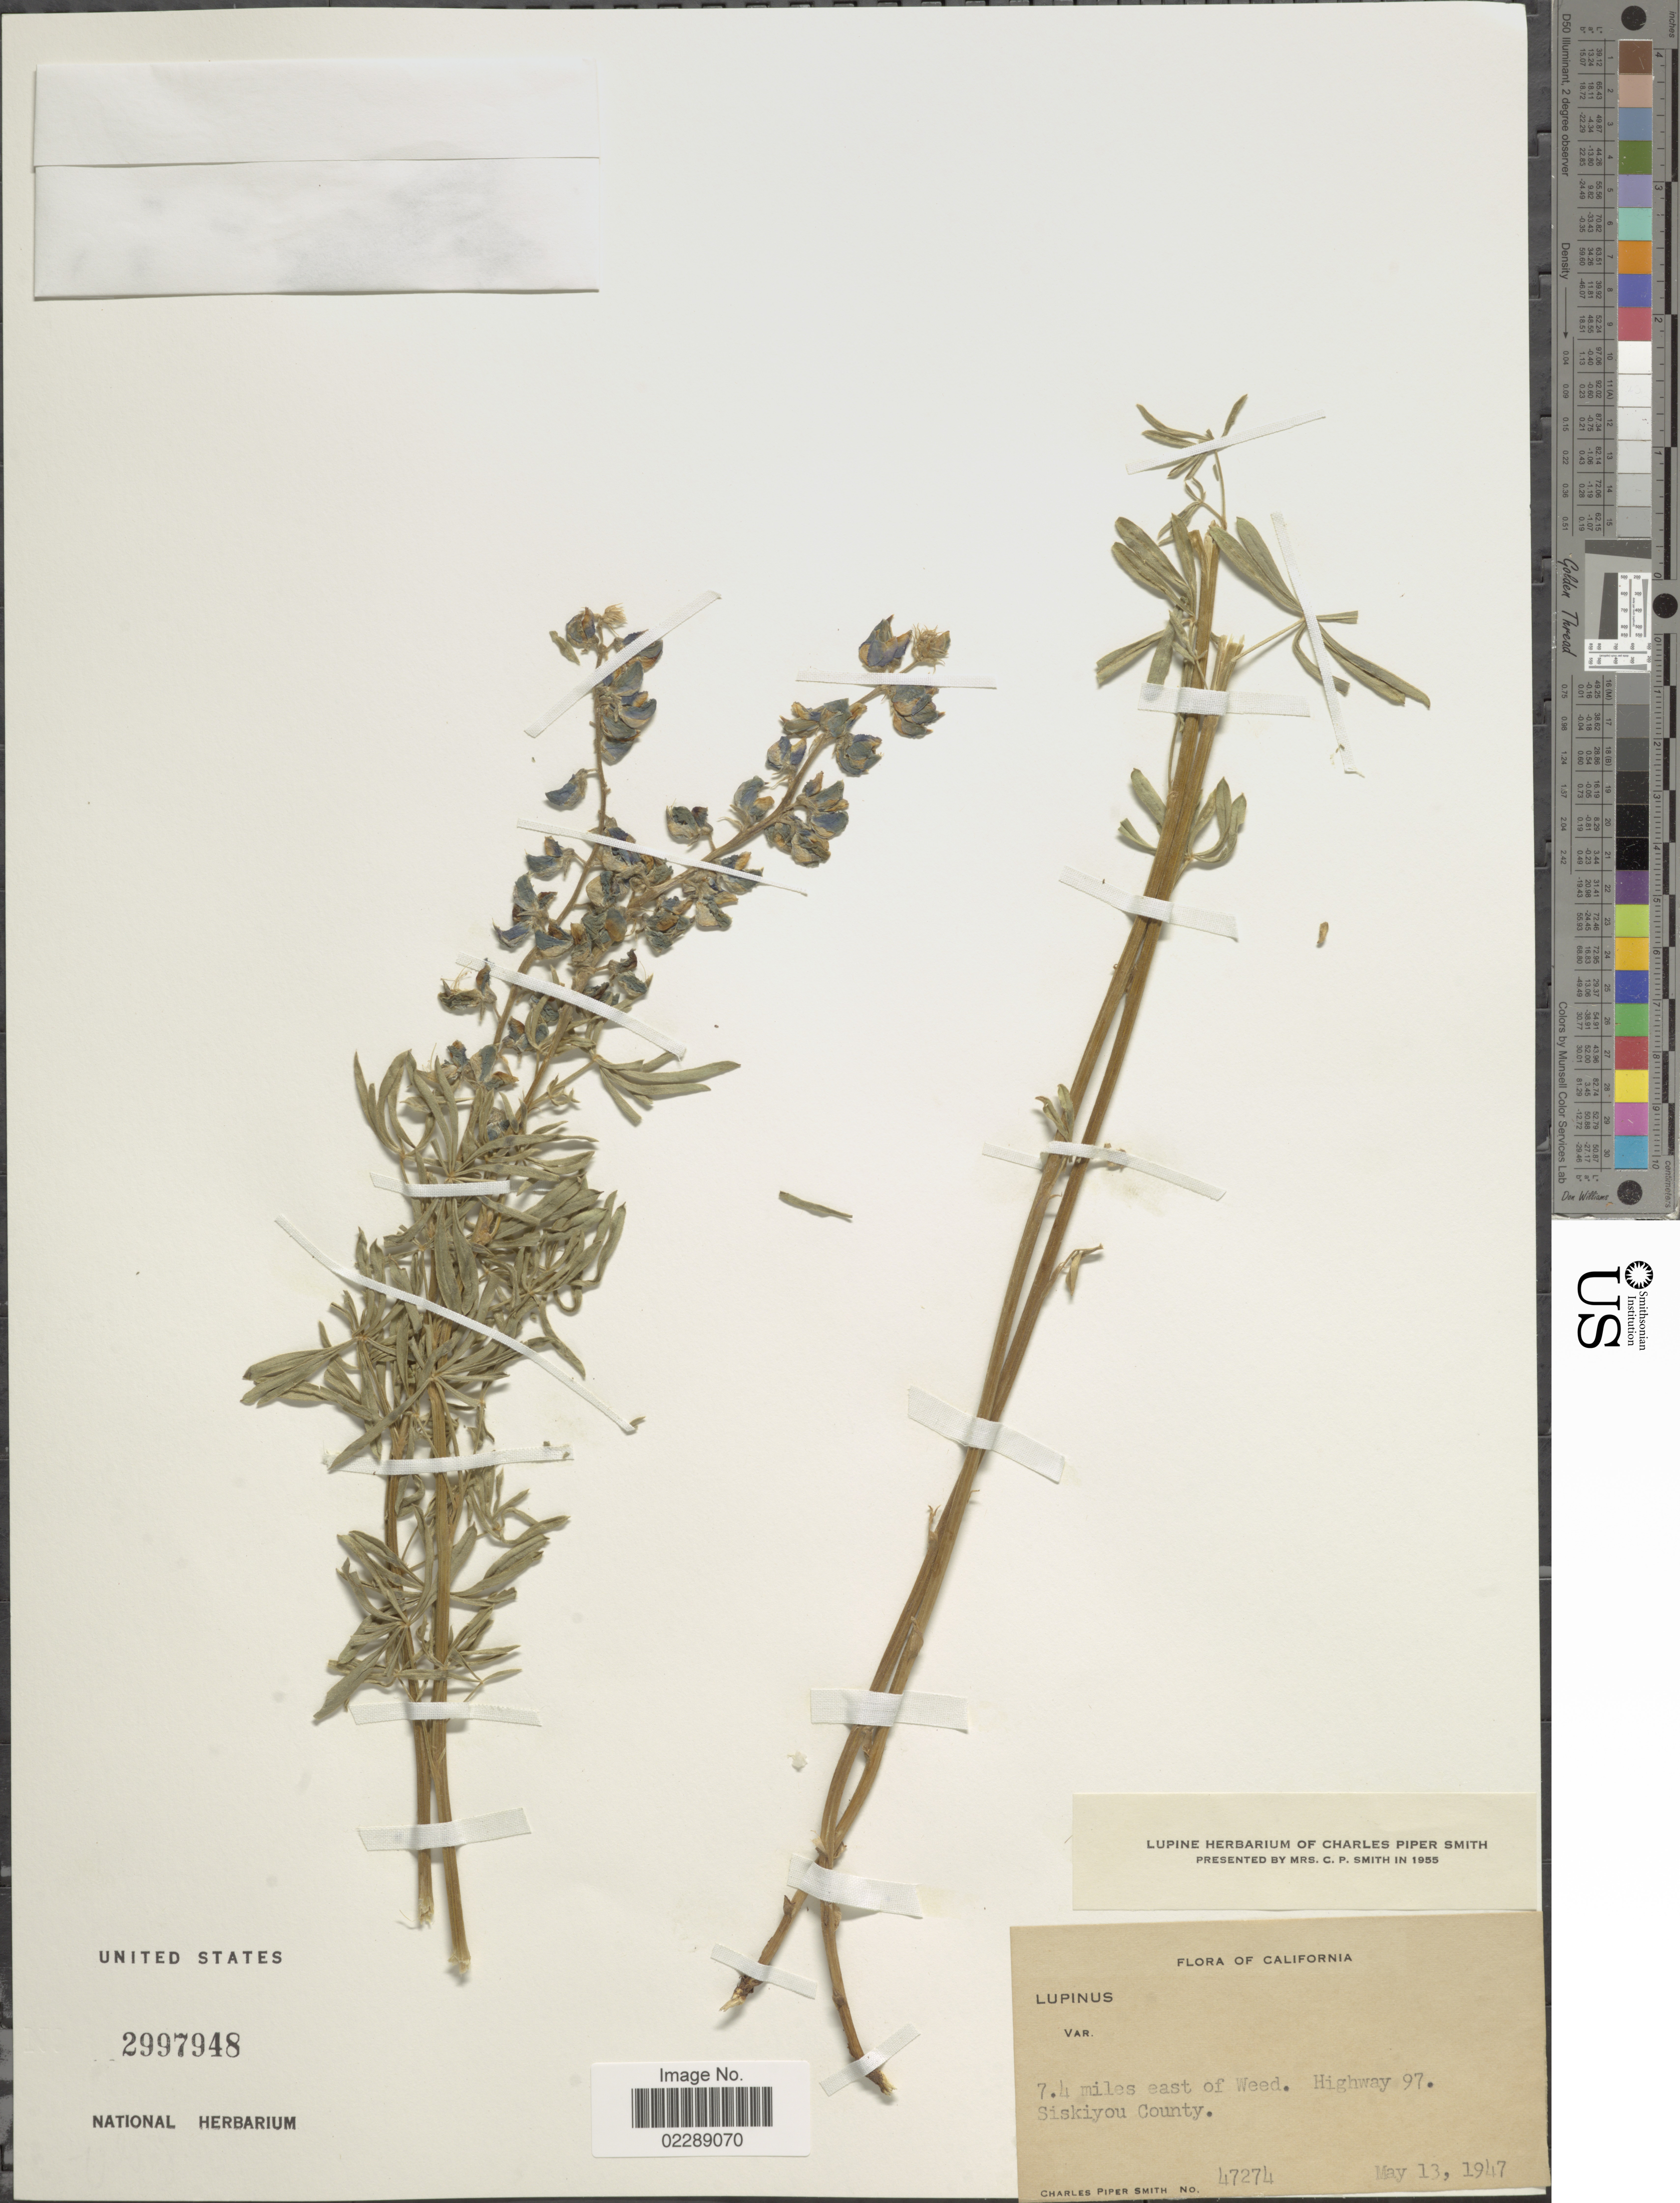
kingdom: Plantae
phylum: Tracheophyta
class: Magnoliopsida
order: Fabales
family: Fabaceae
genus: Lupinus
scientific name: Lupinus sp.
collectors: C. P. Smith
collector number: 47274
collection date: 1947-05-13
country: United States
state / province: California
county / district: Siskiyou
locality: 7.4 miles east of Weed, Highway 97, Siskiyou County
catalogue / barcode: US 2997948